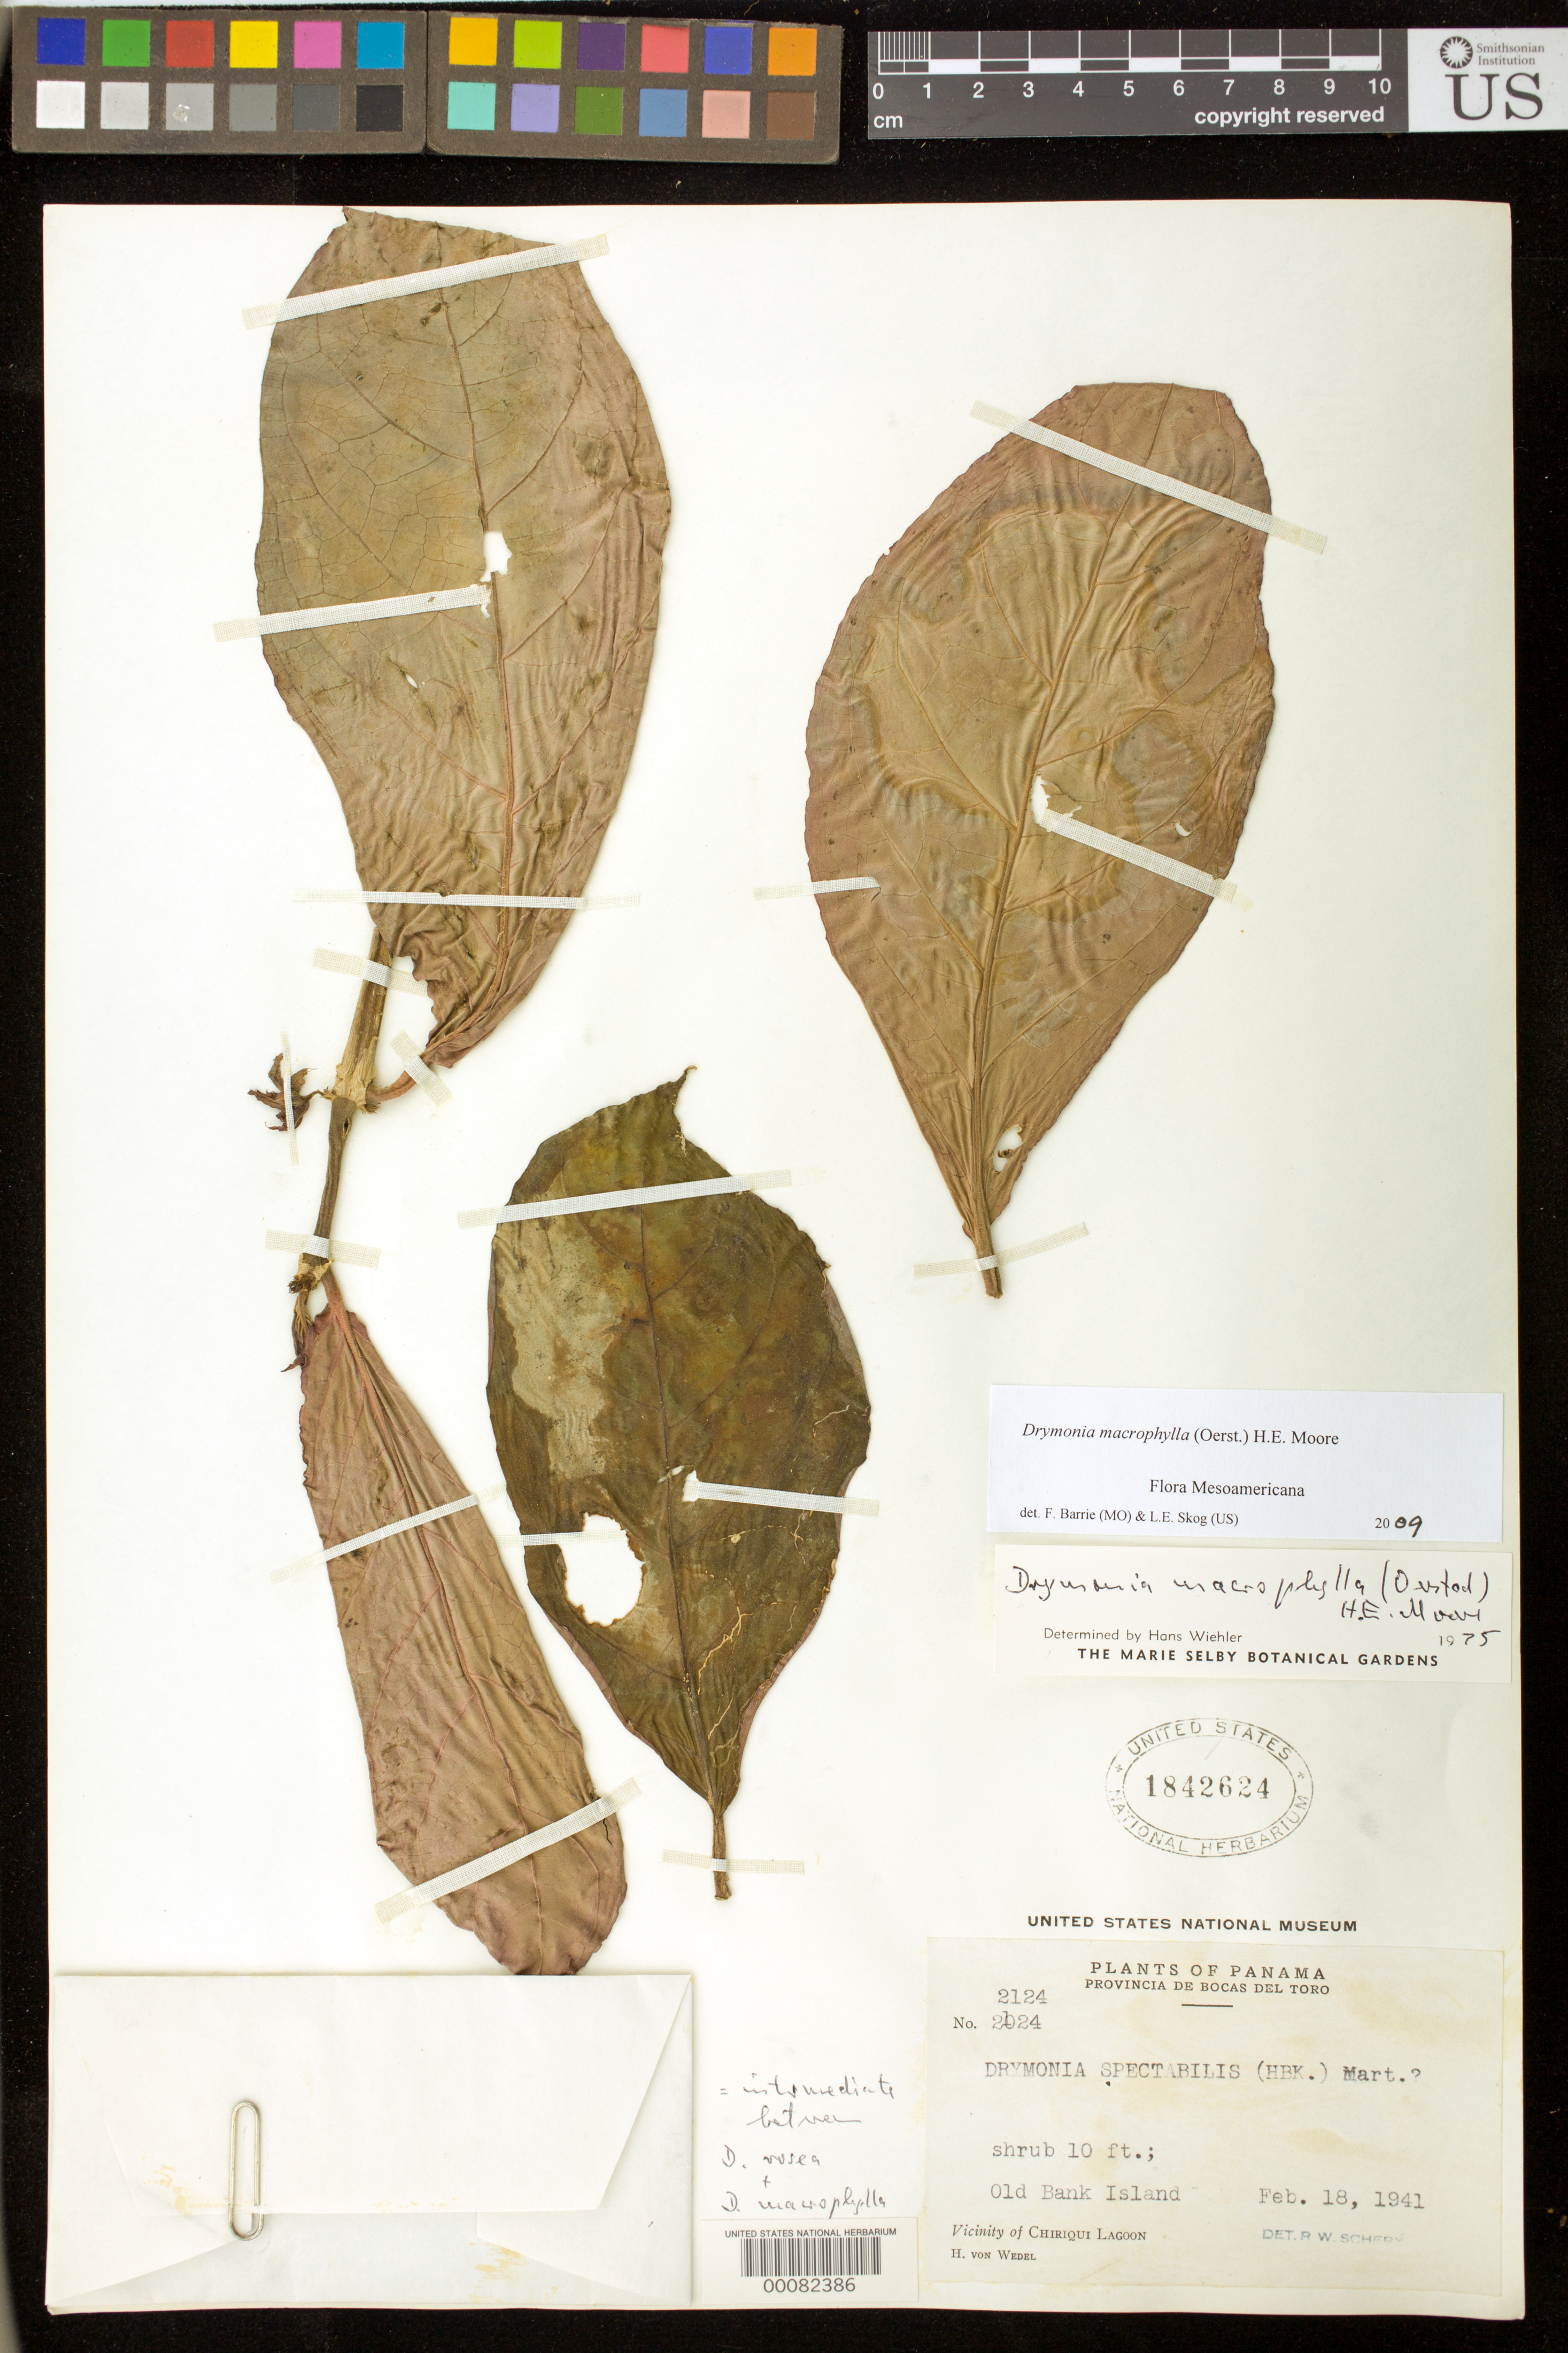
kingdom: Plantae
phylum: Tracheophyta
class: Magnoliopsida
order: Lamiales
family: Gesneriaceae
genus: Drymonia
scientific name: Drymonia macrophylla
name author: (Oerst.) H.E. Moore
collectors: H. von Wedel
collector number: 2124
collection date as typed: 18 Feb 1941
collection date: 1941-02-18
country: Panama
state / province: Bocas del Toro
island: Old Bank Island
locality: Old Bank Island, vicinity of Chiriqui Lagoon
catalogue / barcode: US 1842624